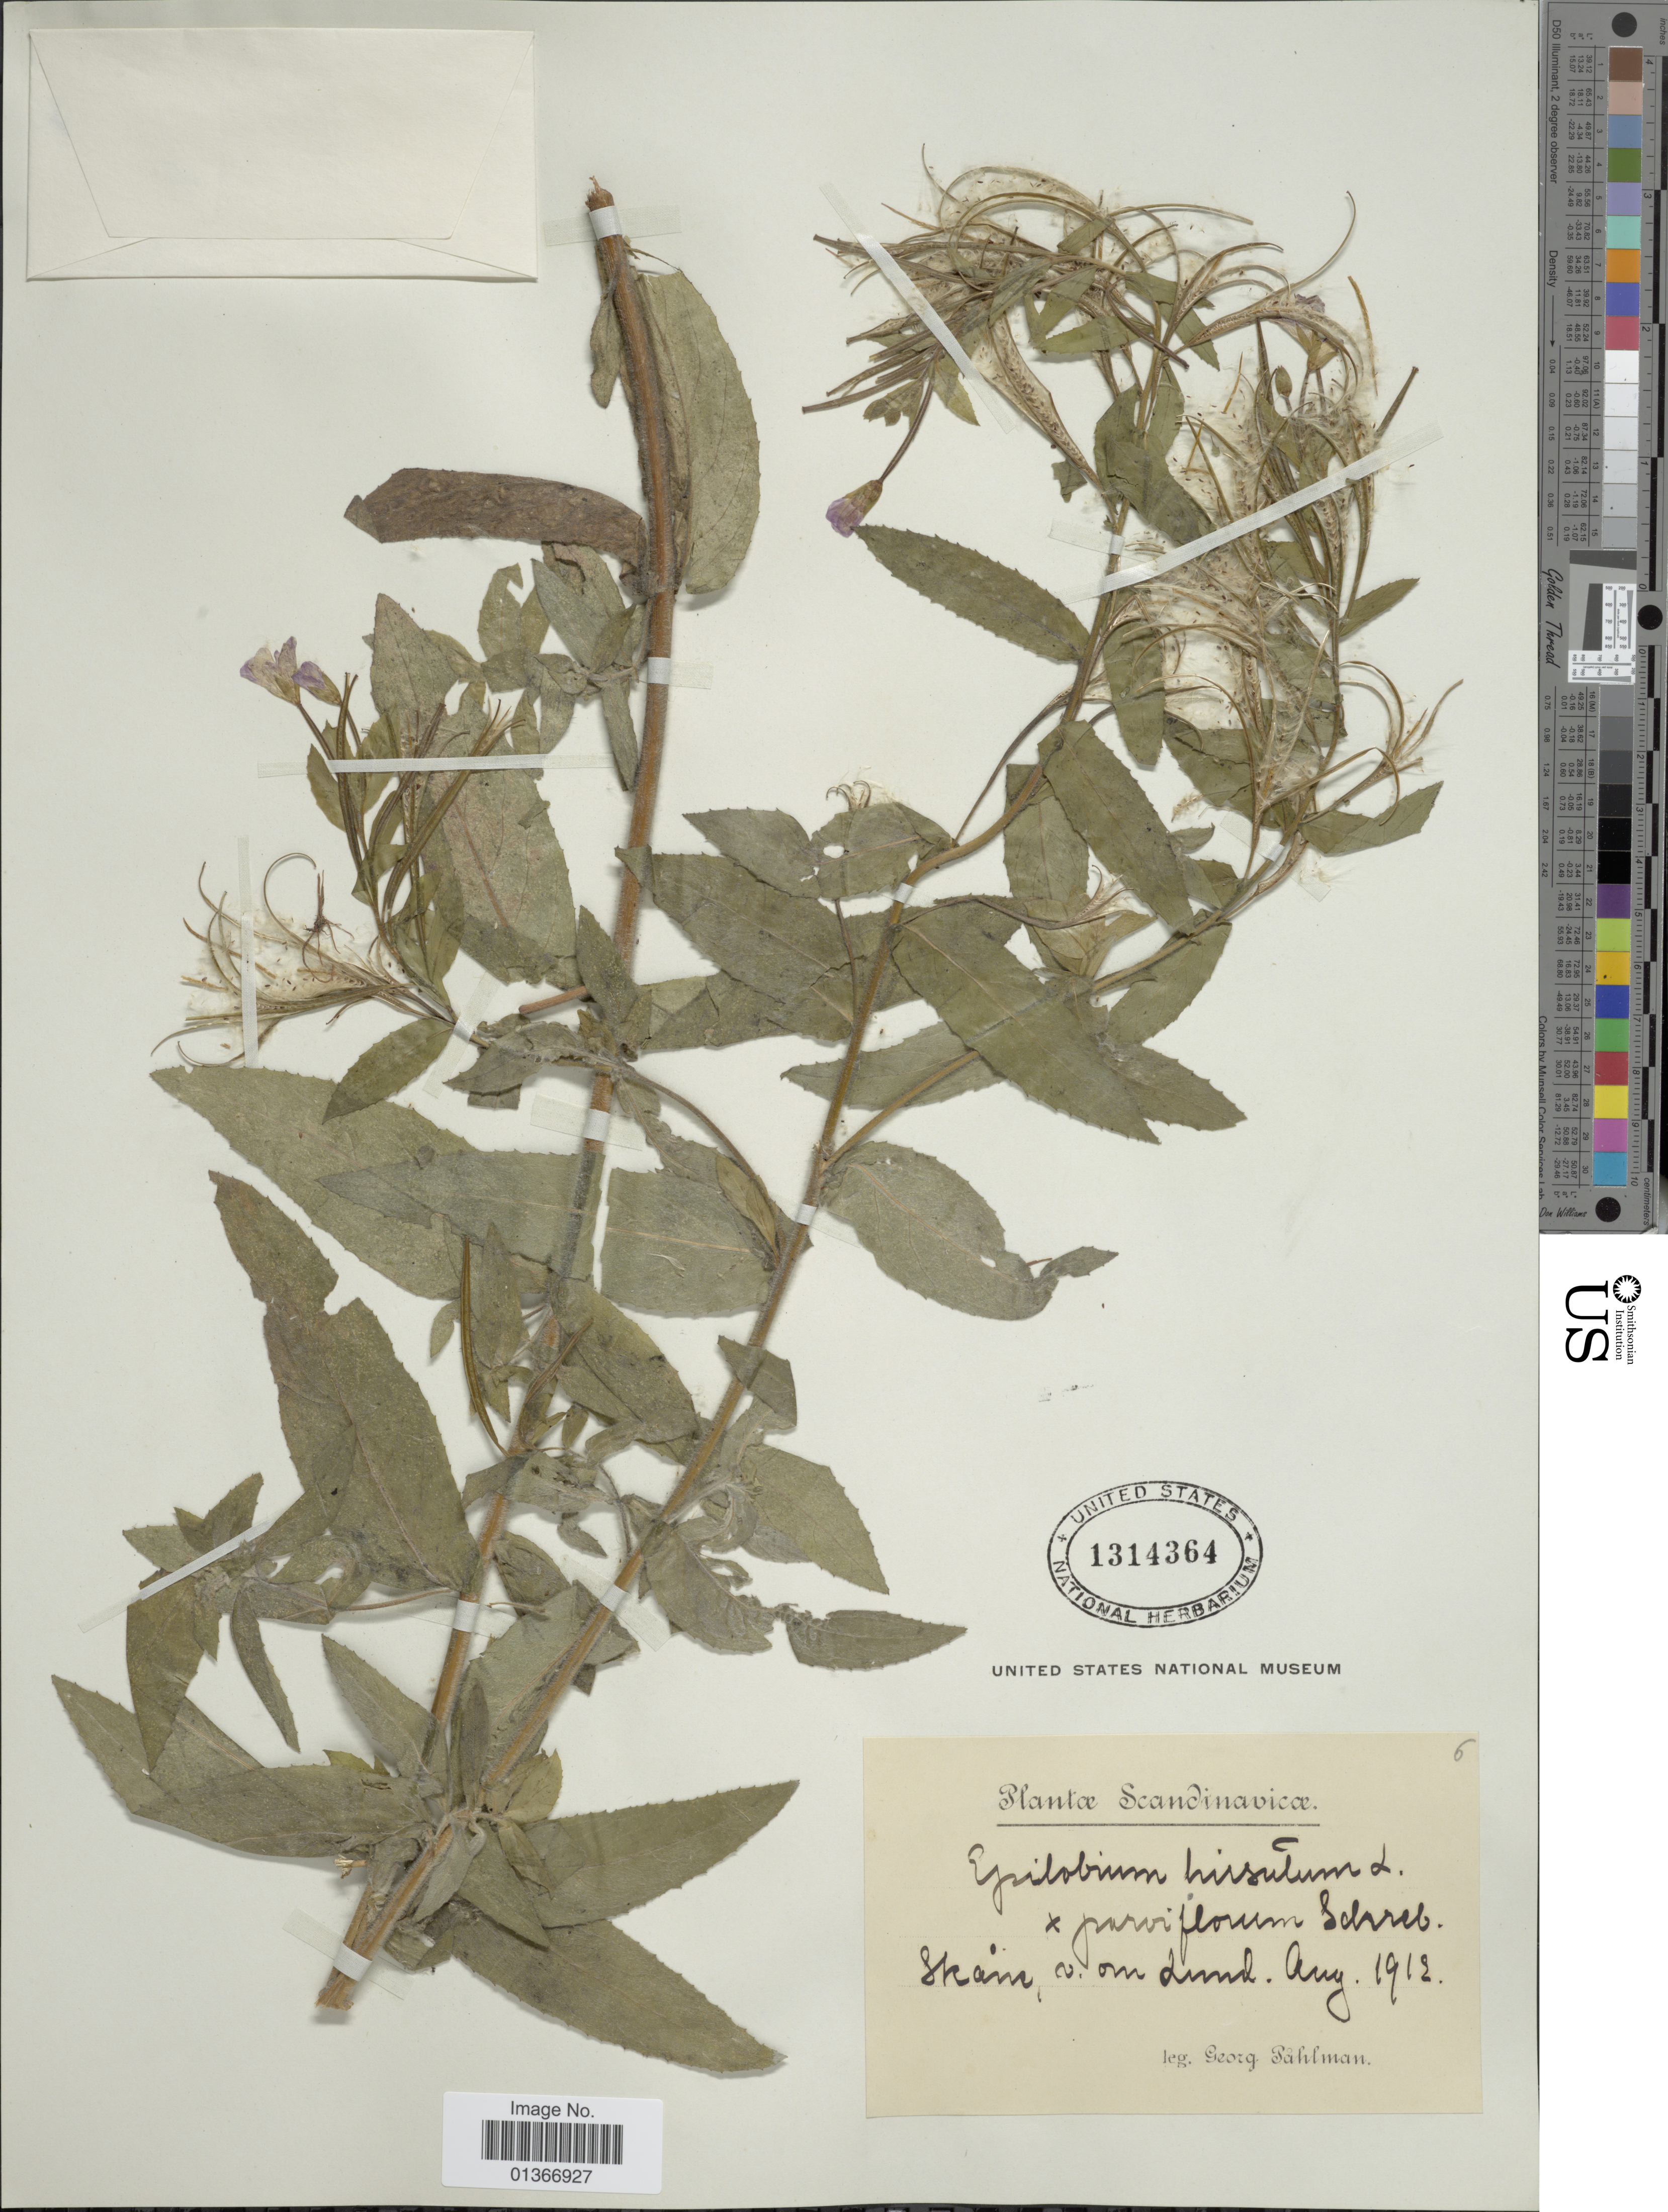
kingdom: Plantae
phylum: Tracheophyta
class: Magnoliopsida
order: Myrtales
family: Onagraceae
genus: Epilobium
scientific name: Epilobium hirsutum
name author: L.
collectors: G. Påhlman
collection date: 1913-08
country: Sweden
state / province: Skåne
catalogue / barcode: US 1314364